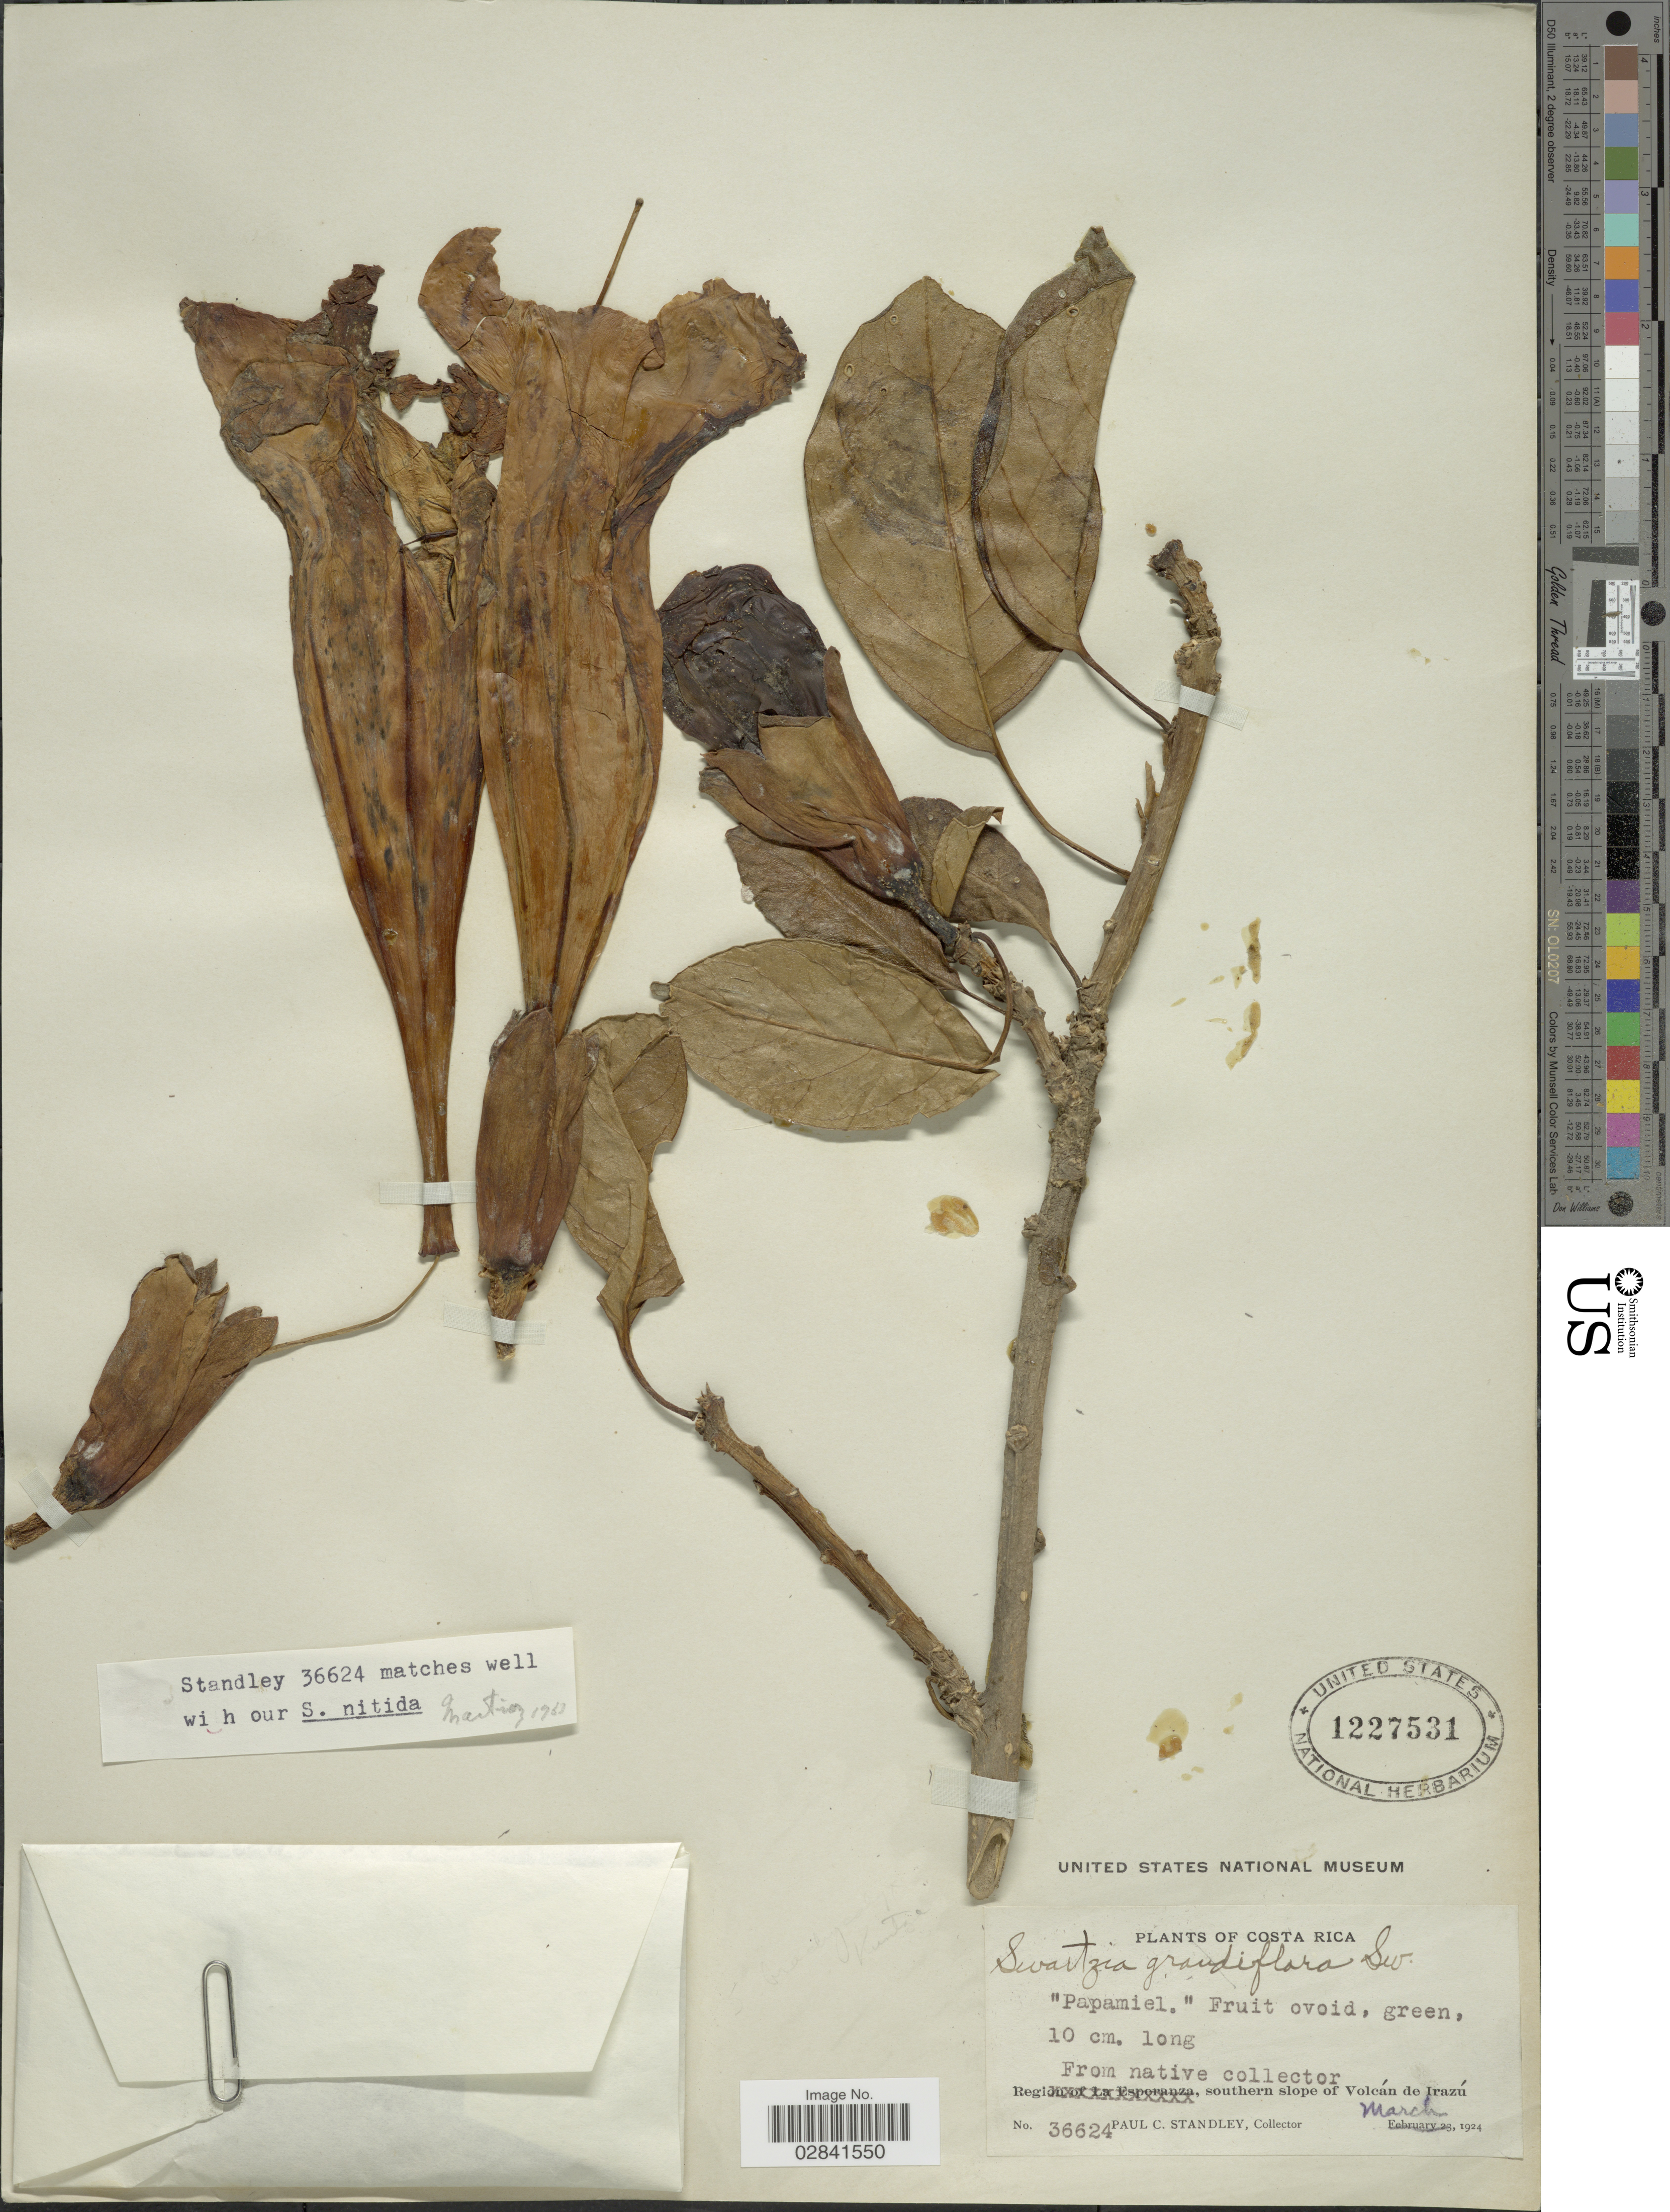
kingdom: Plantae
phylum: Tracheophyta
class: Magnoliopsida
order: Solanales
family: Solanaceae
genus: Solandra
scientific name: Solandra maxima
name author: (Sessé & Moc.) P.S. Green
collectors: P. C. Standley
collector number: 36624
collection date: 1924-03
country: Costa Rica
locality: Southern slope of Volcán de Irazú.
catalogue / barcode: US 1227531